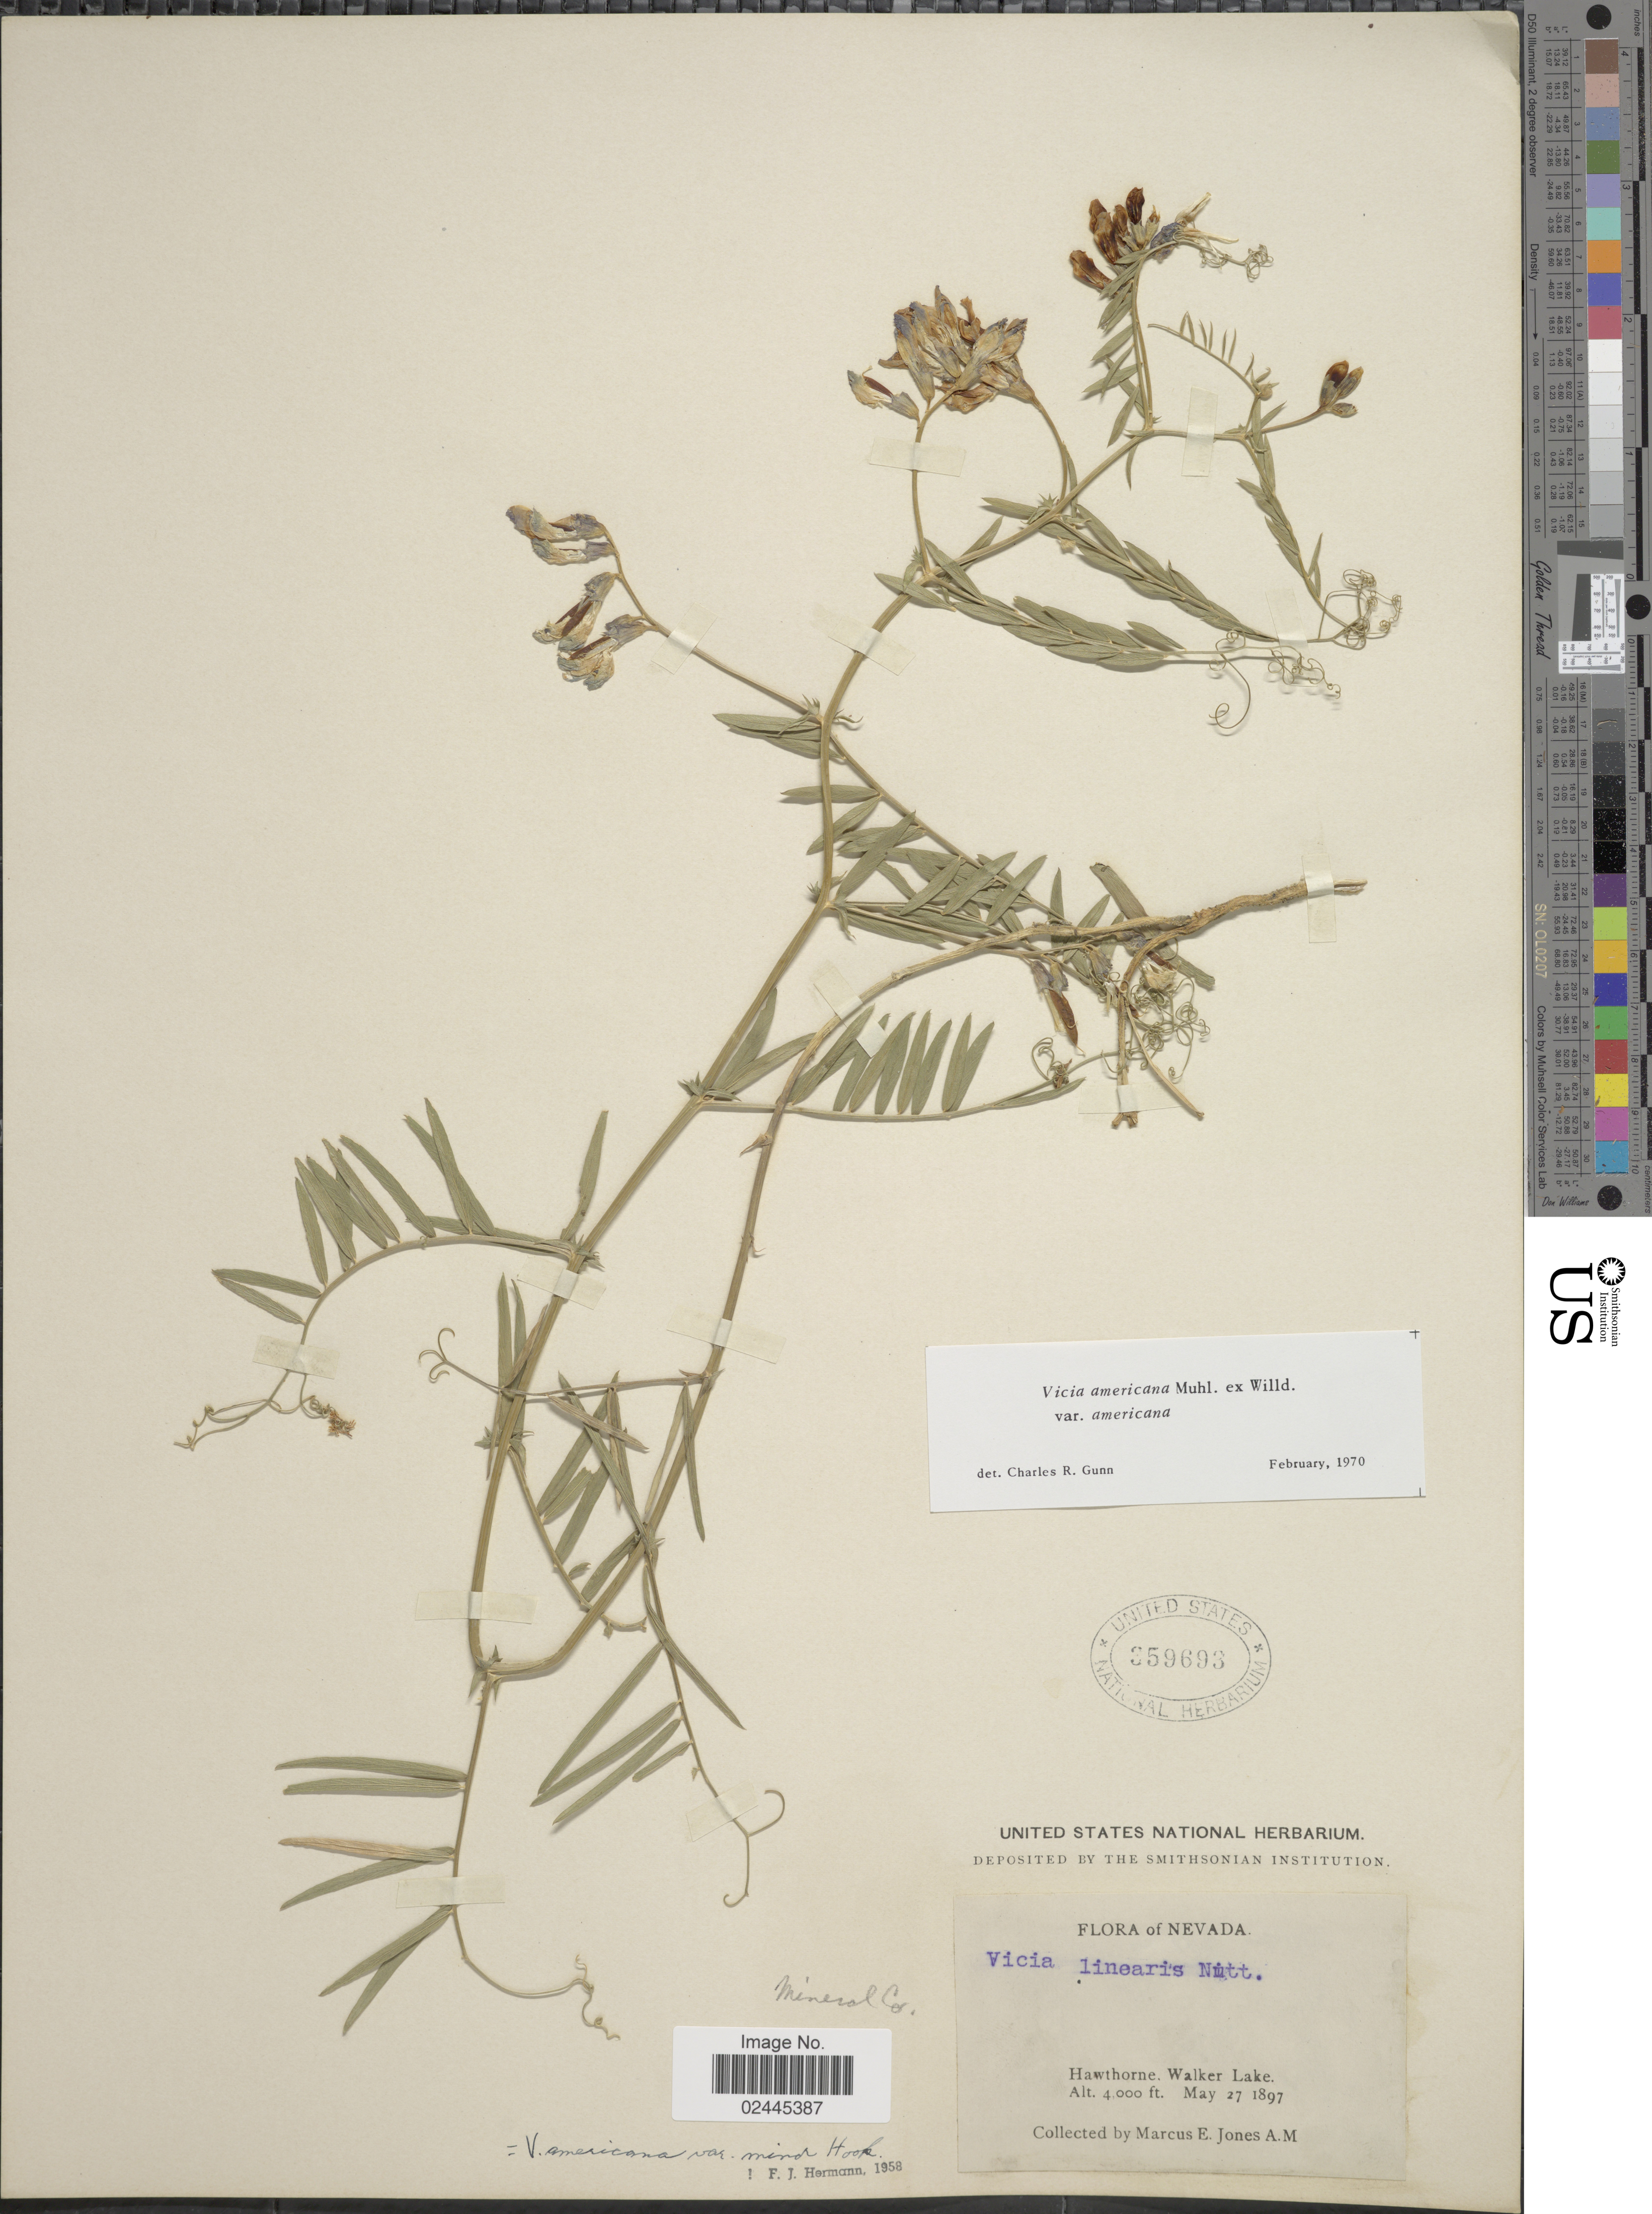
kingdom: Plantae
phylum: Tracheophyta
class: Magnoliopsida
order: Fabales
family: Fabaceae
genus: Vicia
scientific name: Vicia americana var. americana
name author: Muhl. ex Willd.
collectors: M. E. Jones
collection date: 1897-05-27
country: United States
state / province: Nevada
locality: Hawthorne. Walker Lake. Mineral Co.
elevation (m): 1219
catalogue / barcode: US 359693